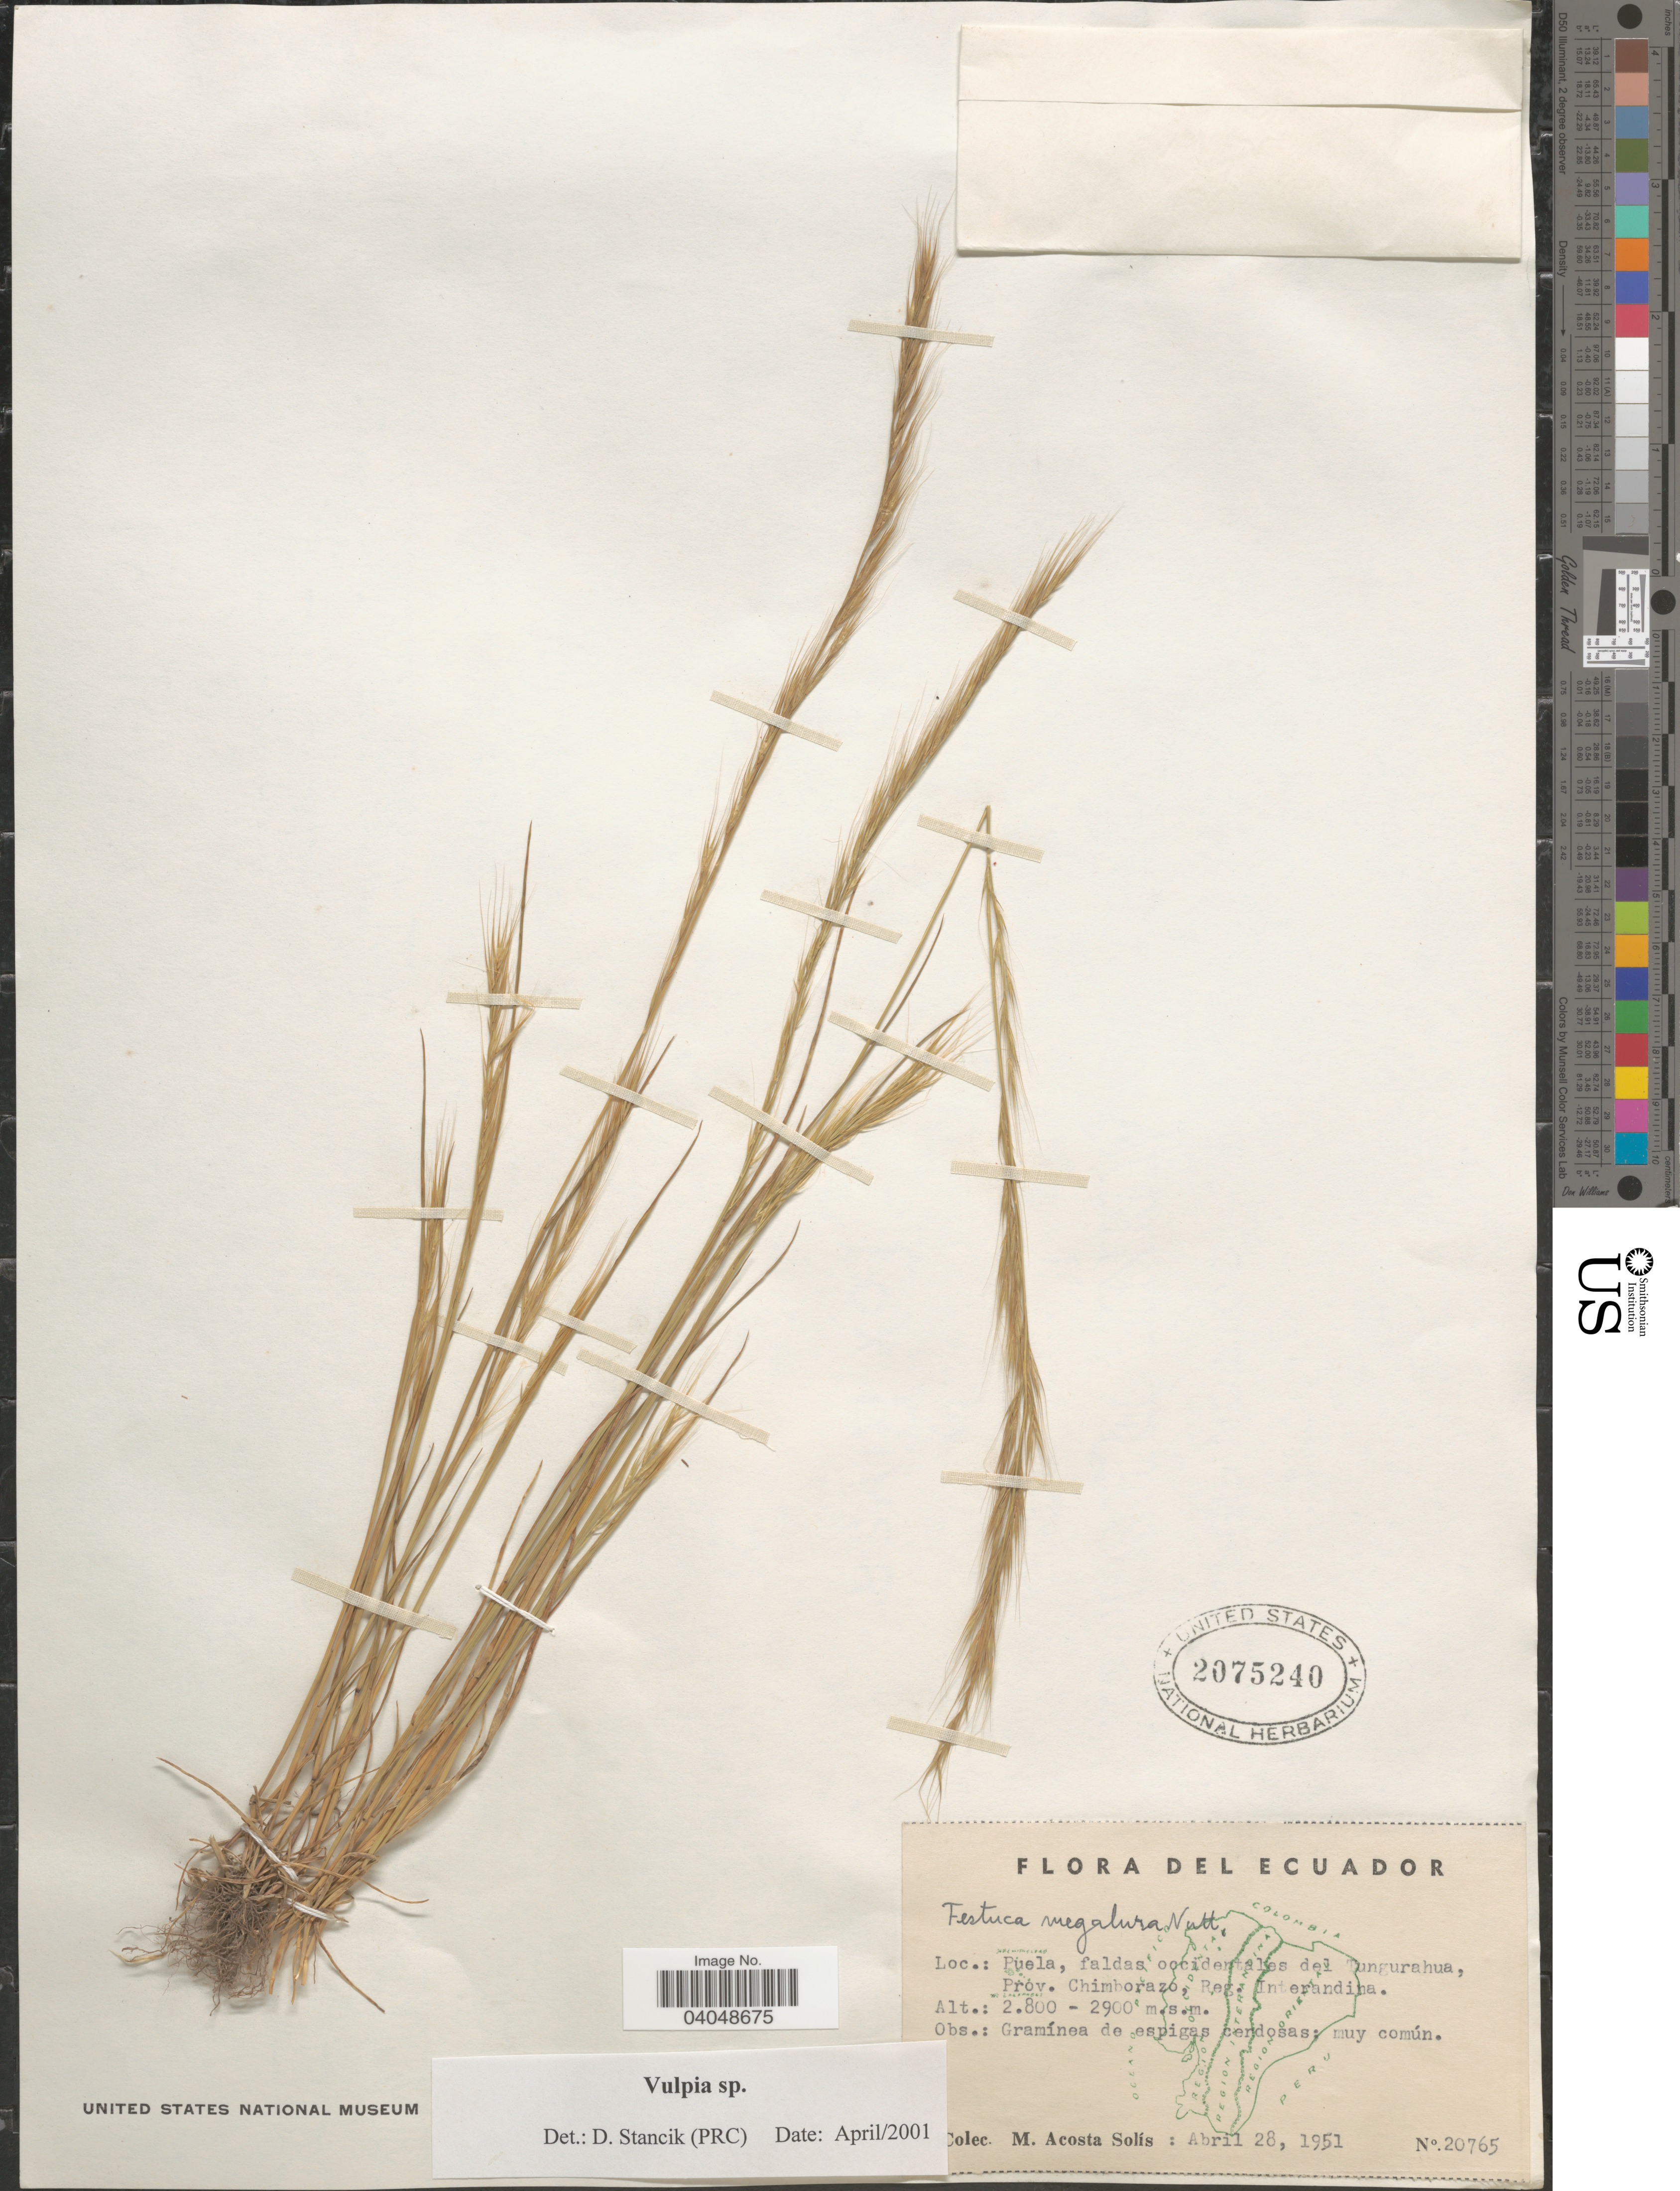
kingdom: Plantae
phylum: Tracheophyta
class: Liliopsida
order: Poales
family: Poaceae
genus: Festuca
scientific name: Festuca sp.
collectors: M. Acosta Solis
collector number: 20765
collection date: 1951-04-28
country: Ecuador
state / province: Chimborazo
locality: Puela, faldas occidentales del Tungurahua, Reg. Interandina.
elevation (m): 2800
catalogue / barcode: US 2075240